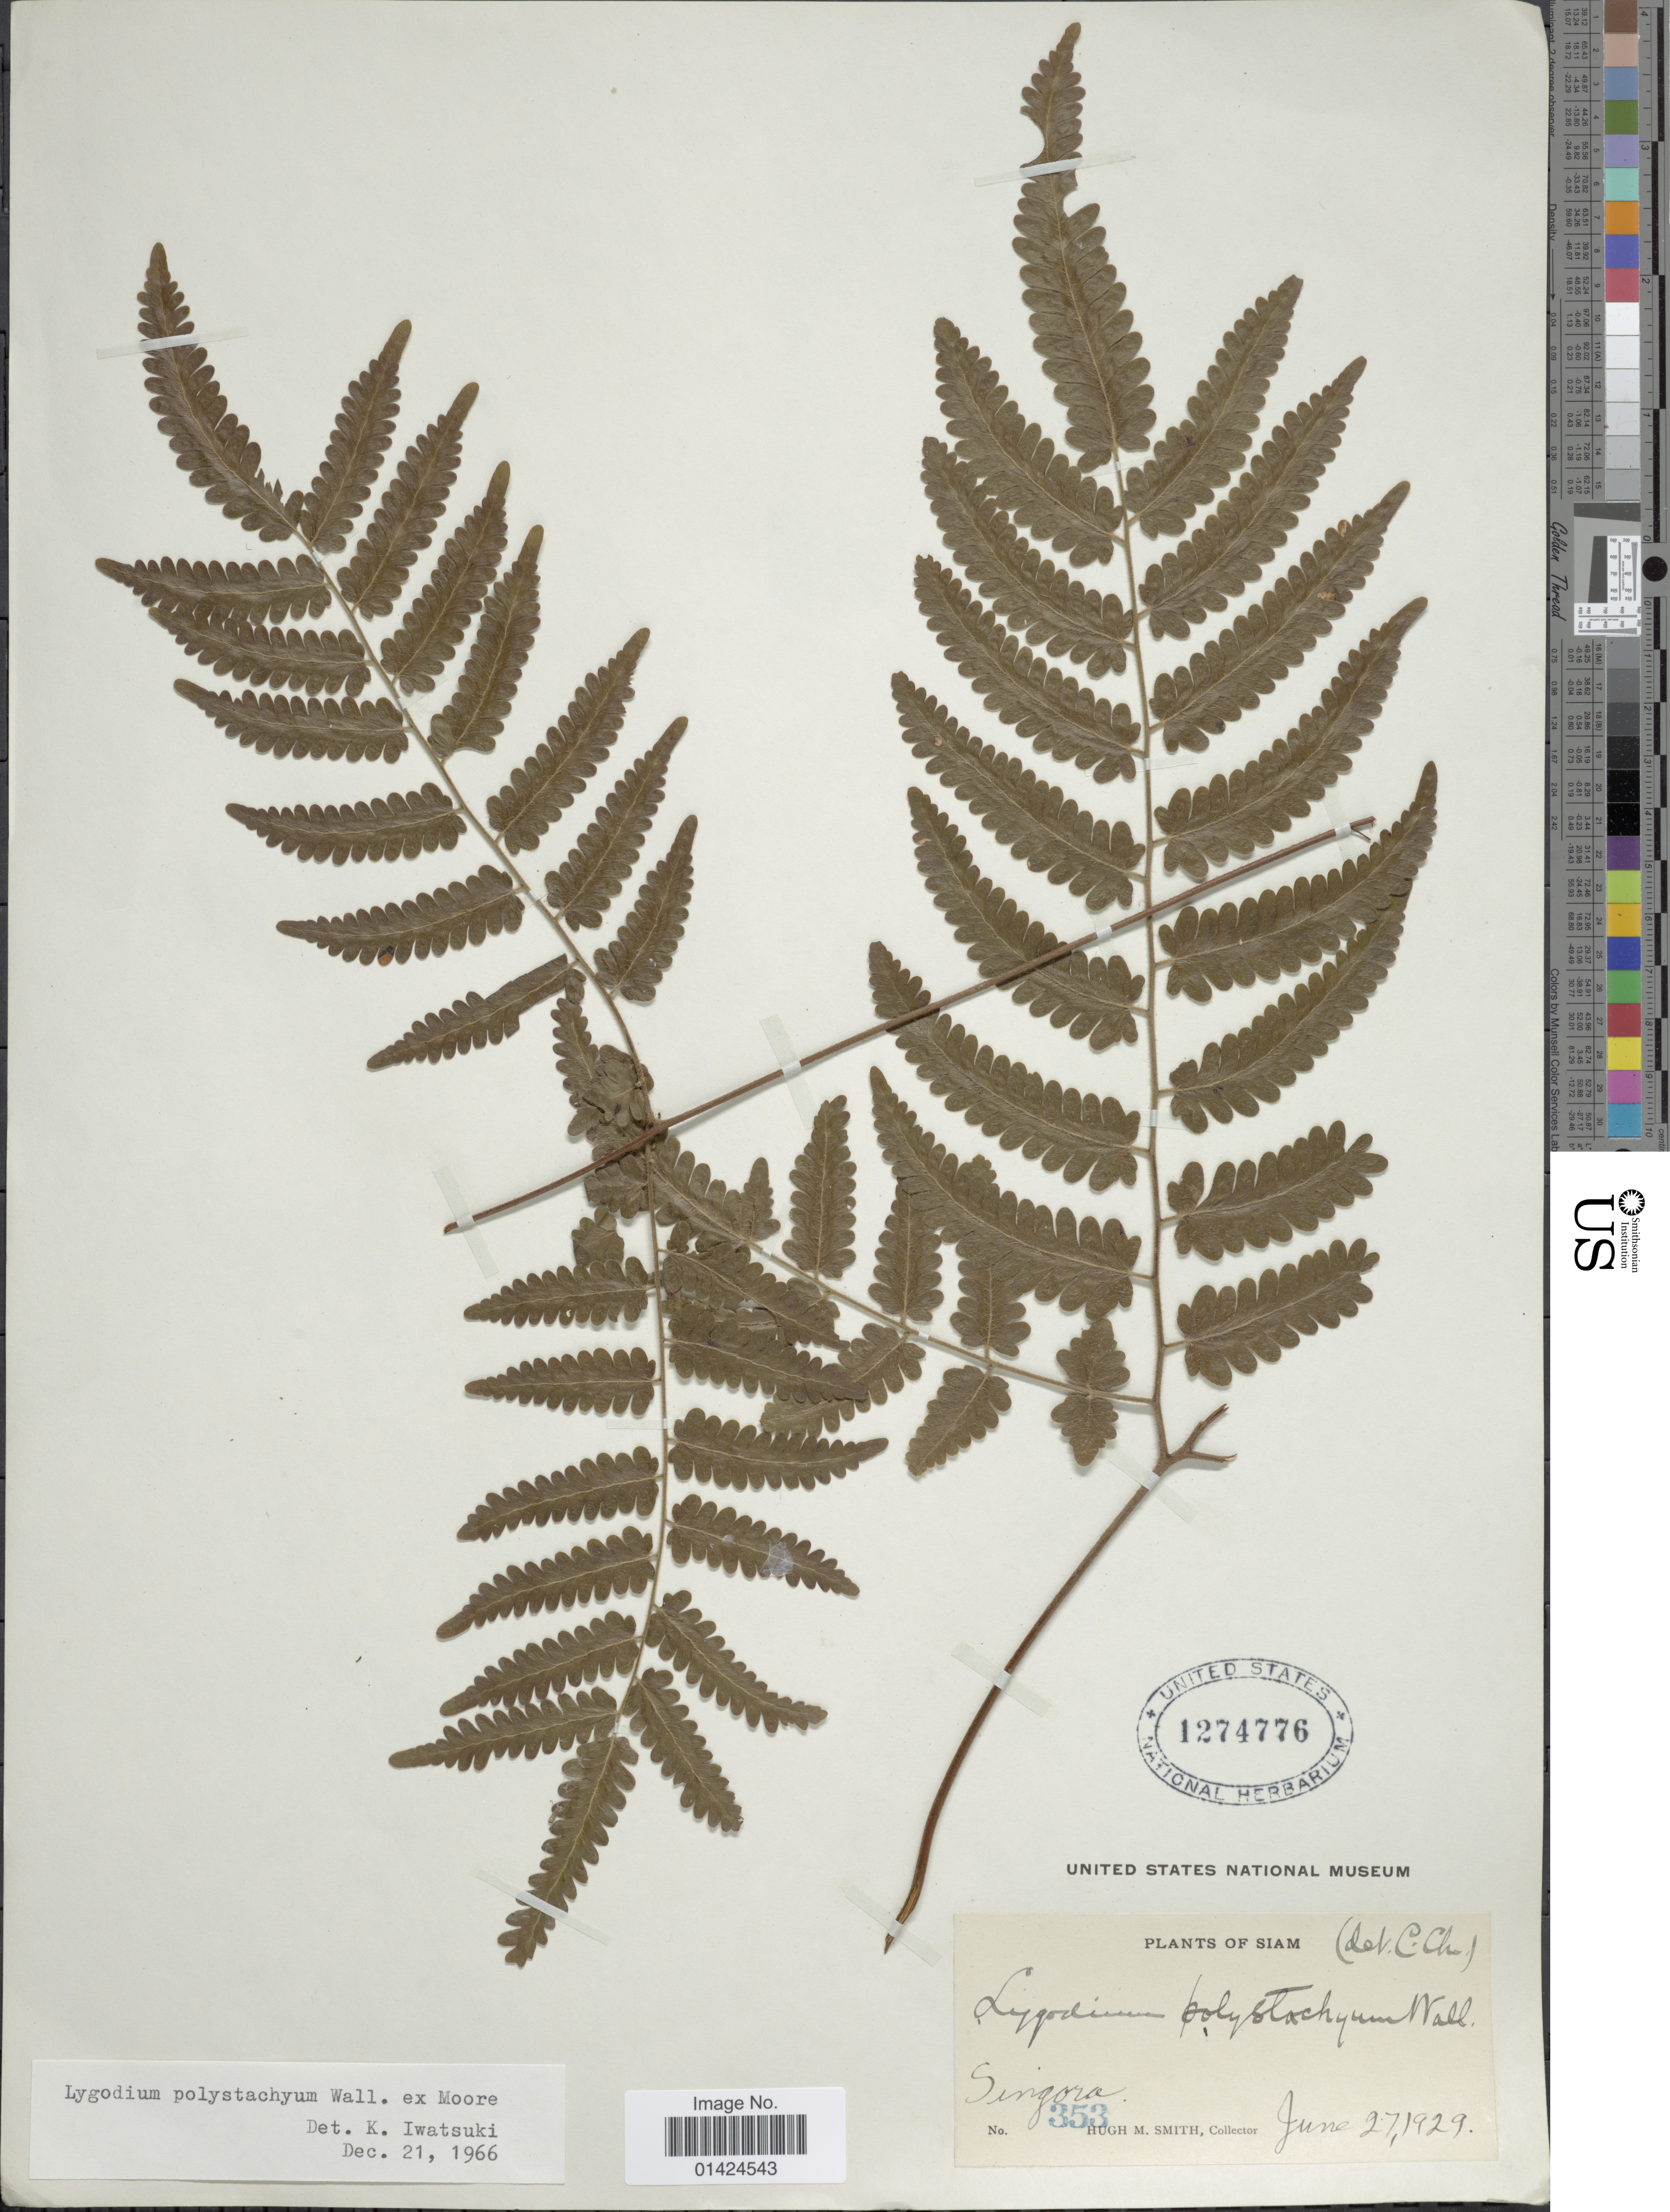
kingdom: Plantae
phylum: Tracheophyta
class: Polypodiopsida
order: Schizaeales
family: Lygodiaceae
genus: Lygodium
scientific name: Lygodium polystachyum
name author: Wall. ex T. Moore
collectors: H. M. Smith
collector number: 353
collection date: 1929-06-27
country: Thailand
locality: Siam, Singora.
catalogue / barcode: US 1274776